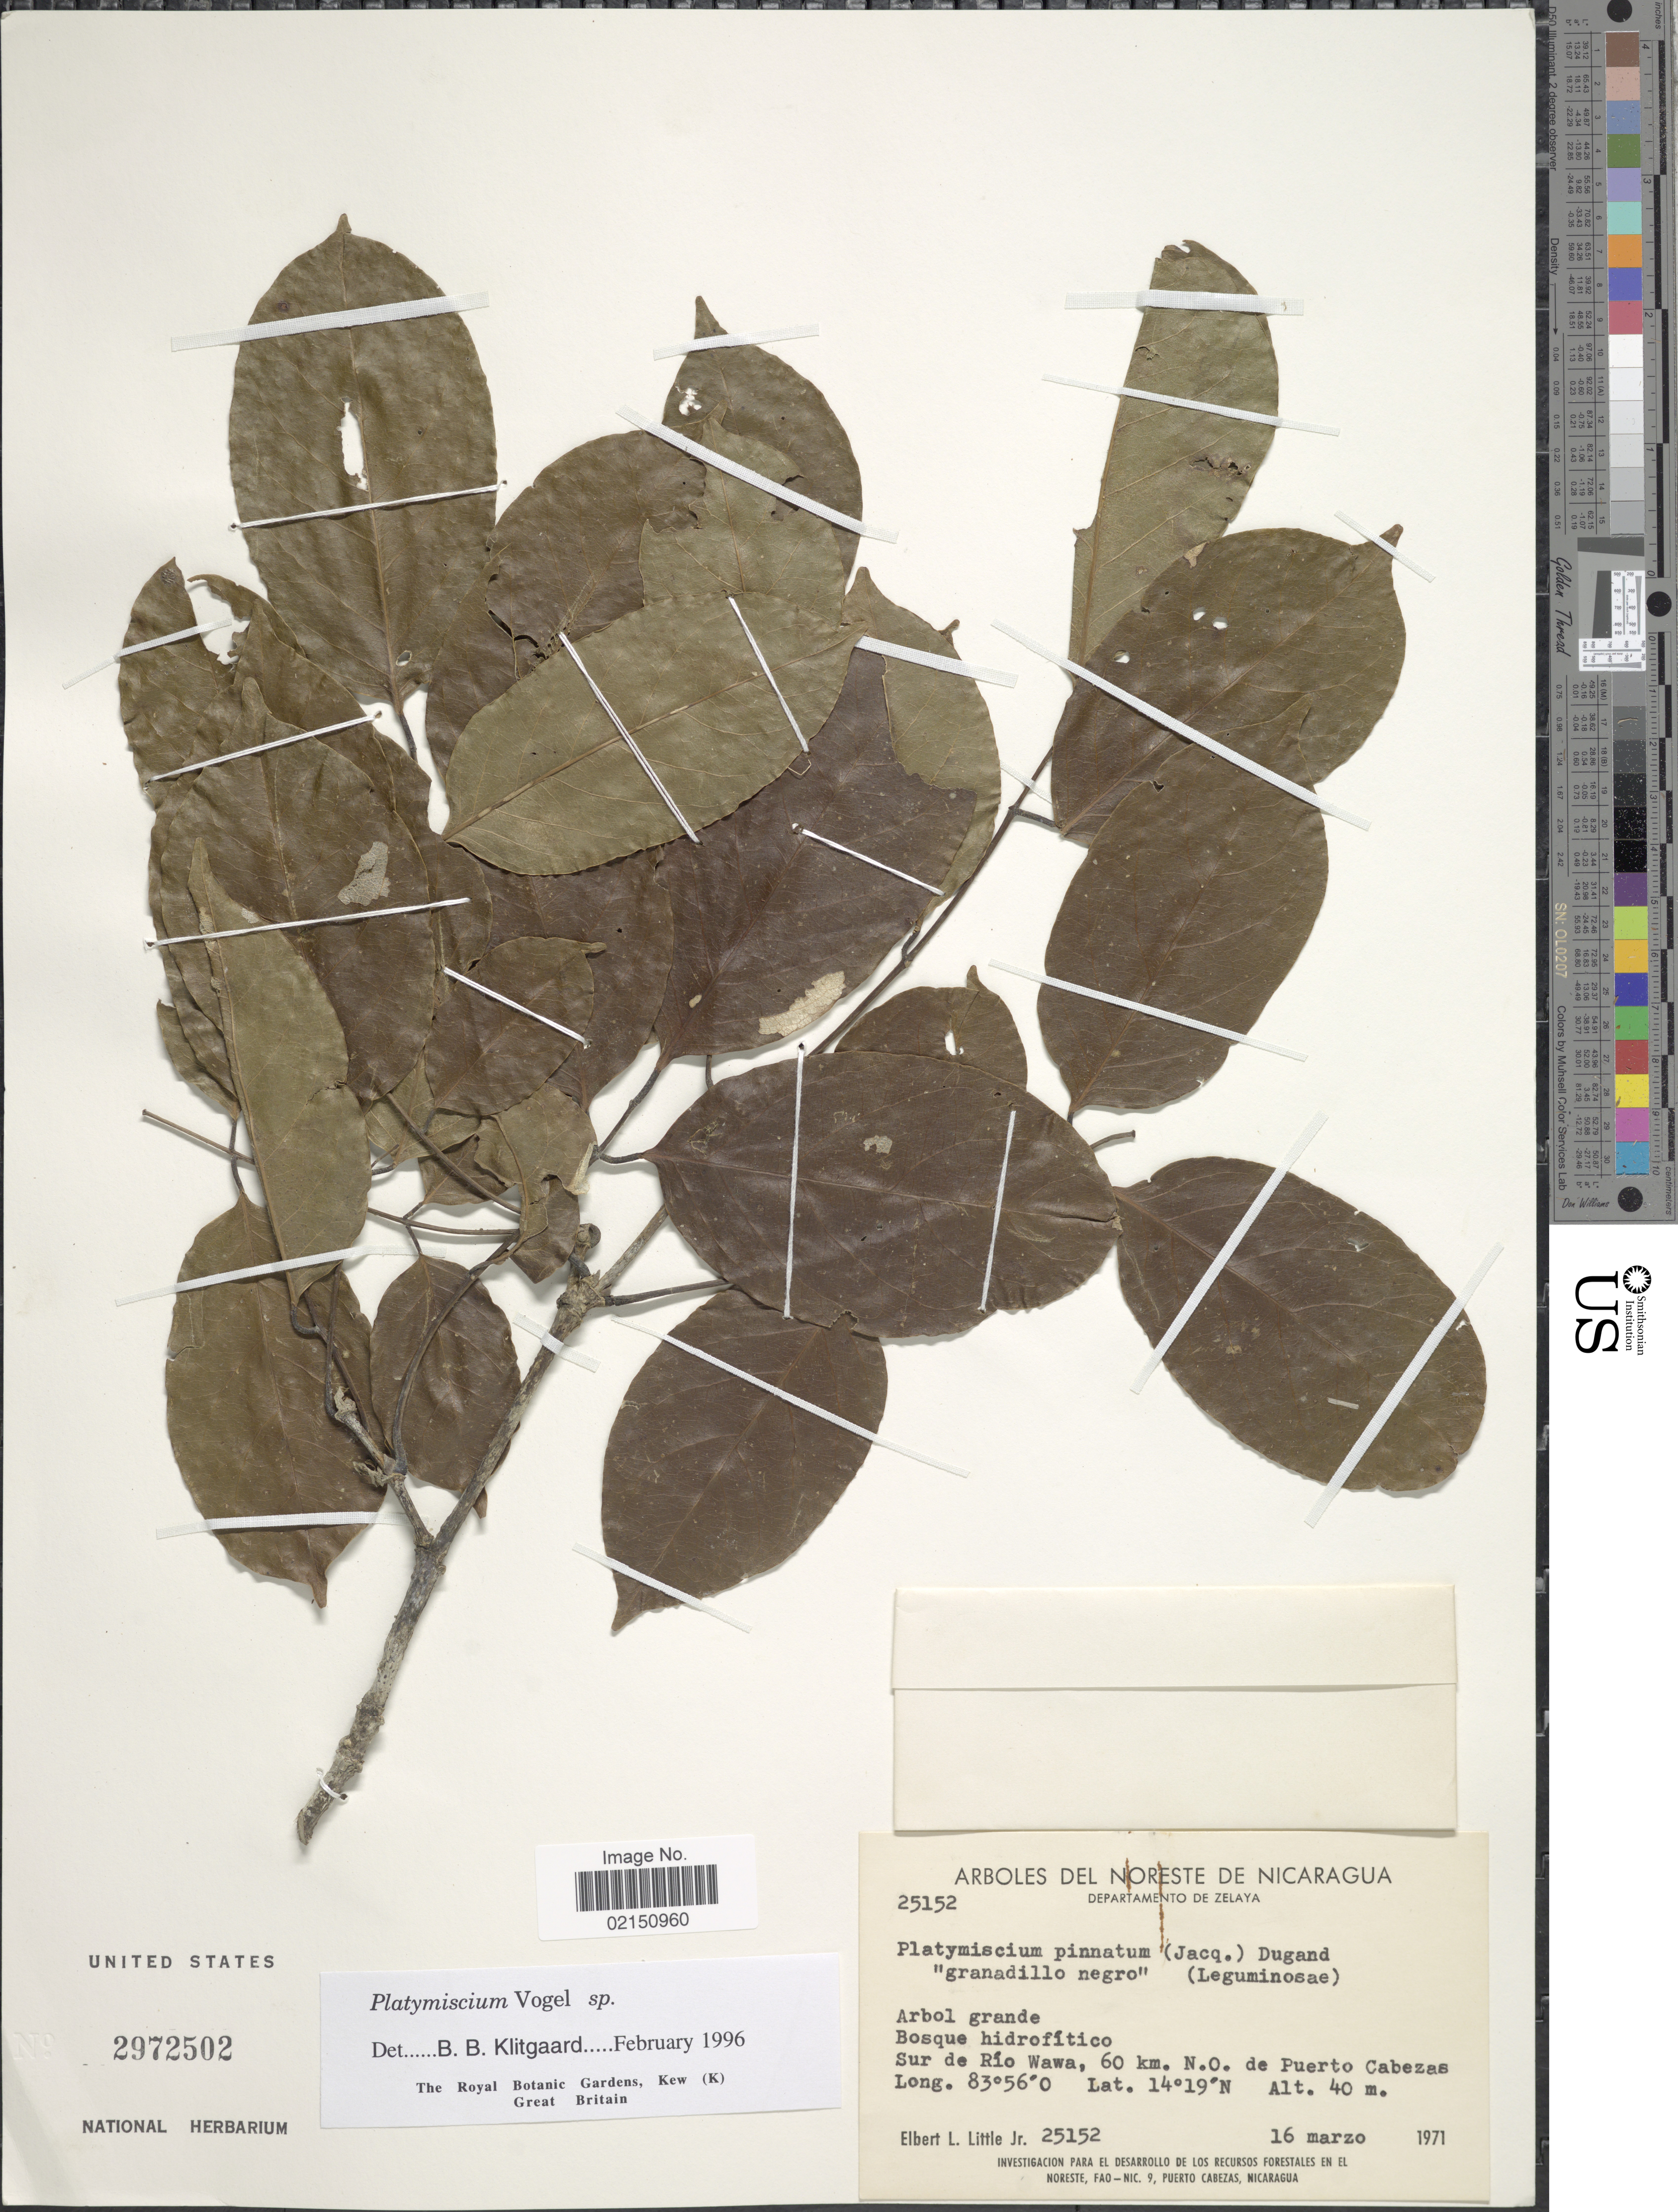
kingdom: Plantae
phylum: Tracheophyta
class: Magnoliopsida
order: Fabales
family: Fabaceae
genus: Platymiscium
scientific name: Platymiscium sp.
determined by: Klitgaard, B. B.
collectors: E. L. Little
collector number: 25152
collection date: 1971-03-16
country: Nicaragua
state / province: Atlantico Norte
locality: Arboles Del Noreste De Nicaragua, Departamento De Zelaya, Sur de Río Wawa, 60 km N.O. de Puerto Cabezas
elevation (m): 40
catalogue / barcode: US 2972502